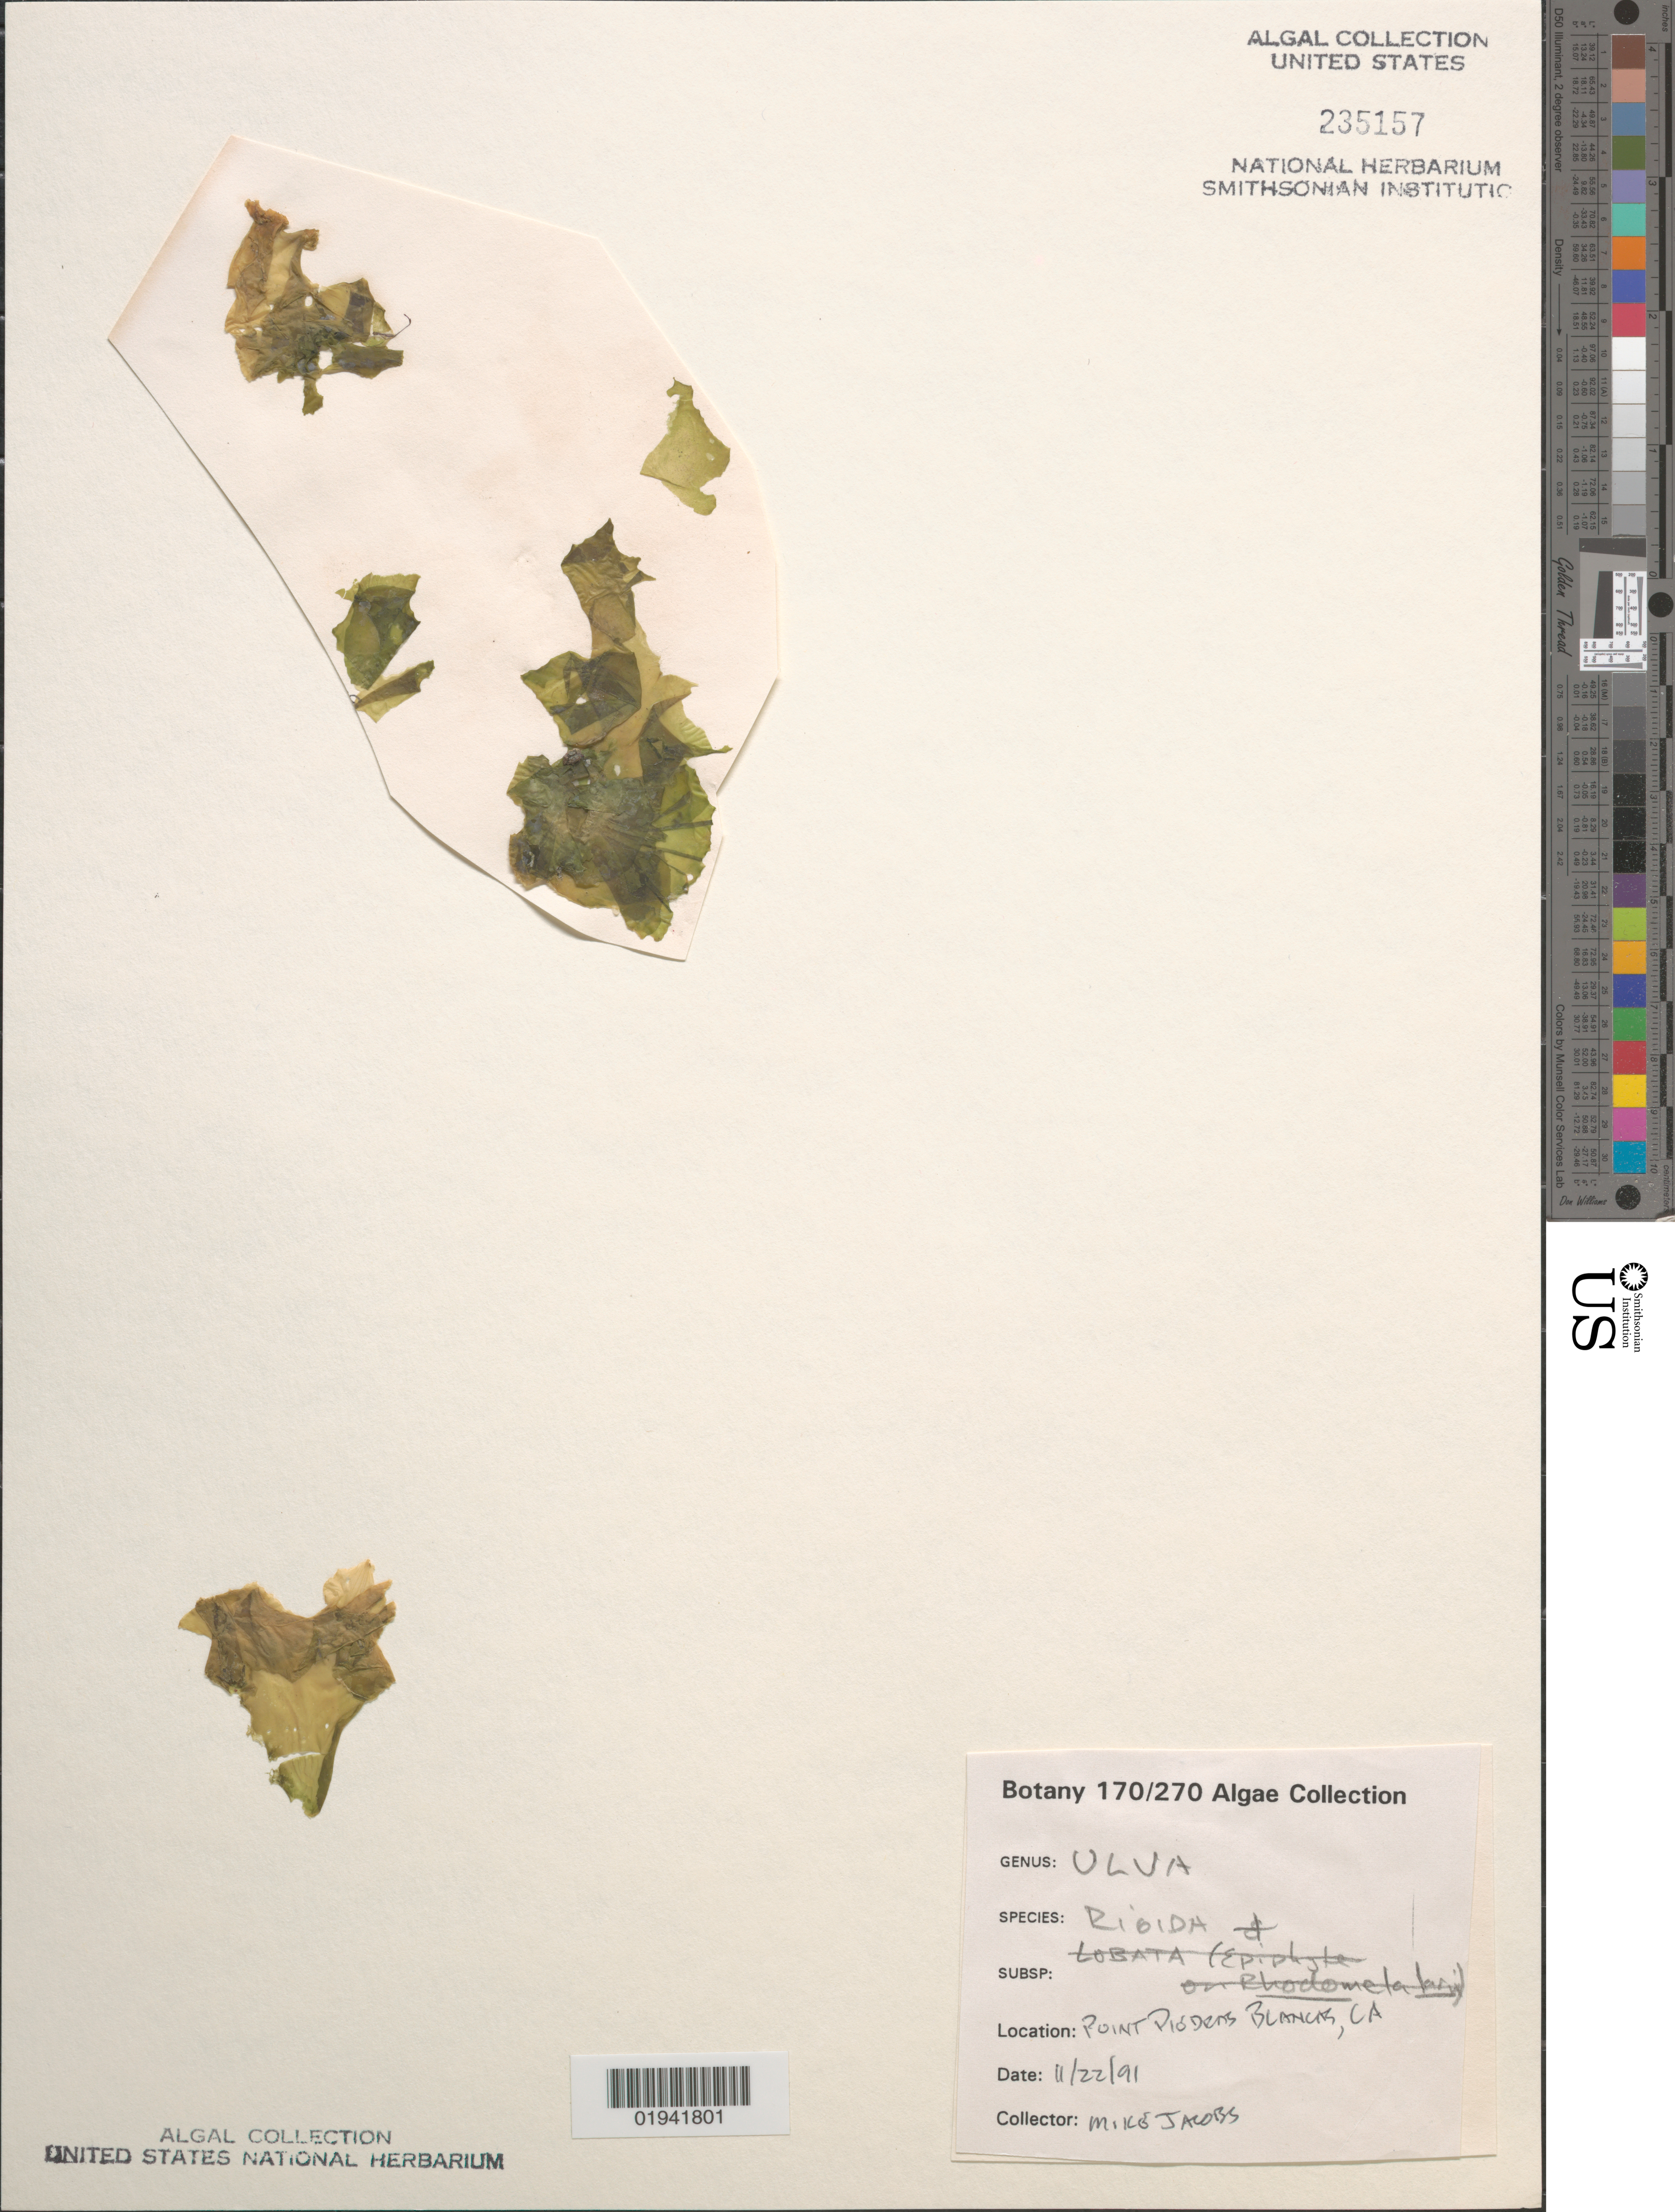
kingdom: Plantae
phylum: Chlorophyta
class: Ulvophyceae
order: Ulvales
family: Ulvaceae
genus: Ulva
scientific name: Ulva rigida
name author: C. Agardh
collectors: M. Jacobs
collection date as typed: Transcribed d/m/y: 22/11/91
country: United States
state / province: California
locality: Point Piedras Blancas.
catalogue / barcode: US 235157